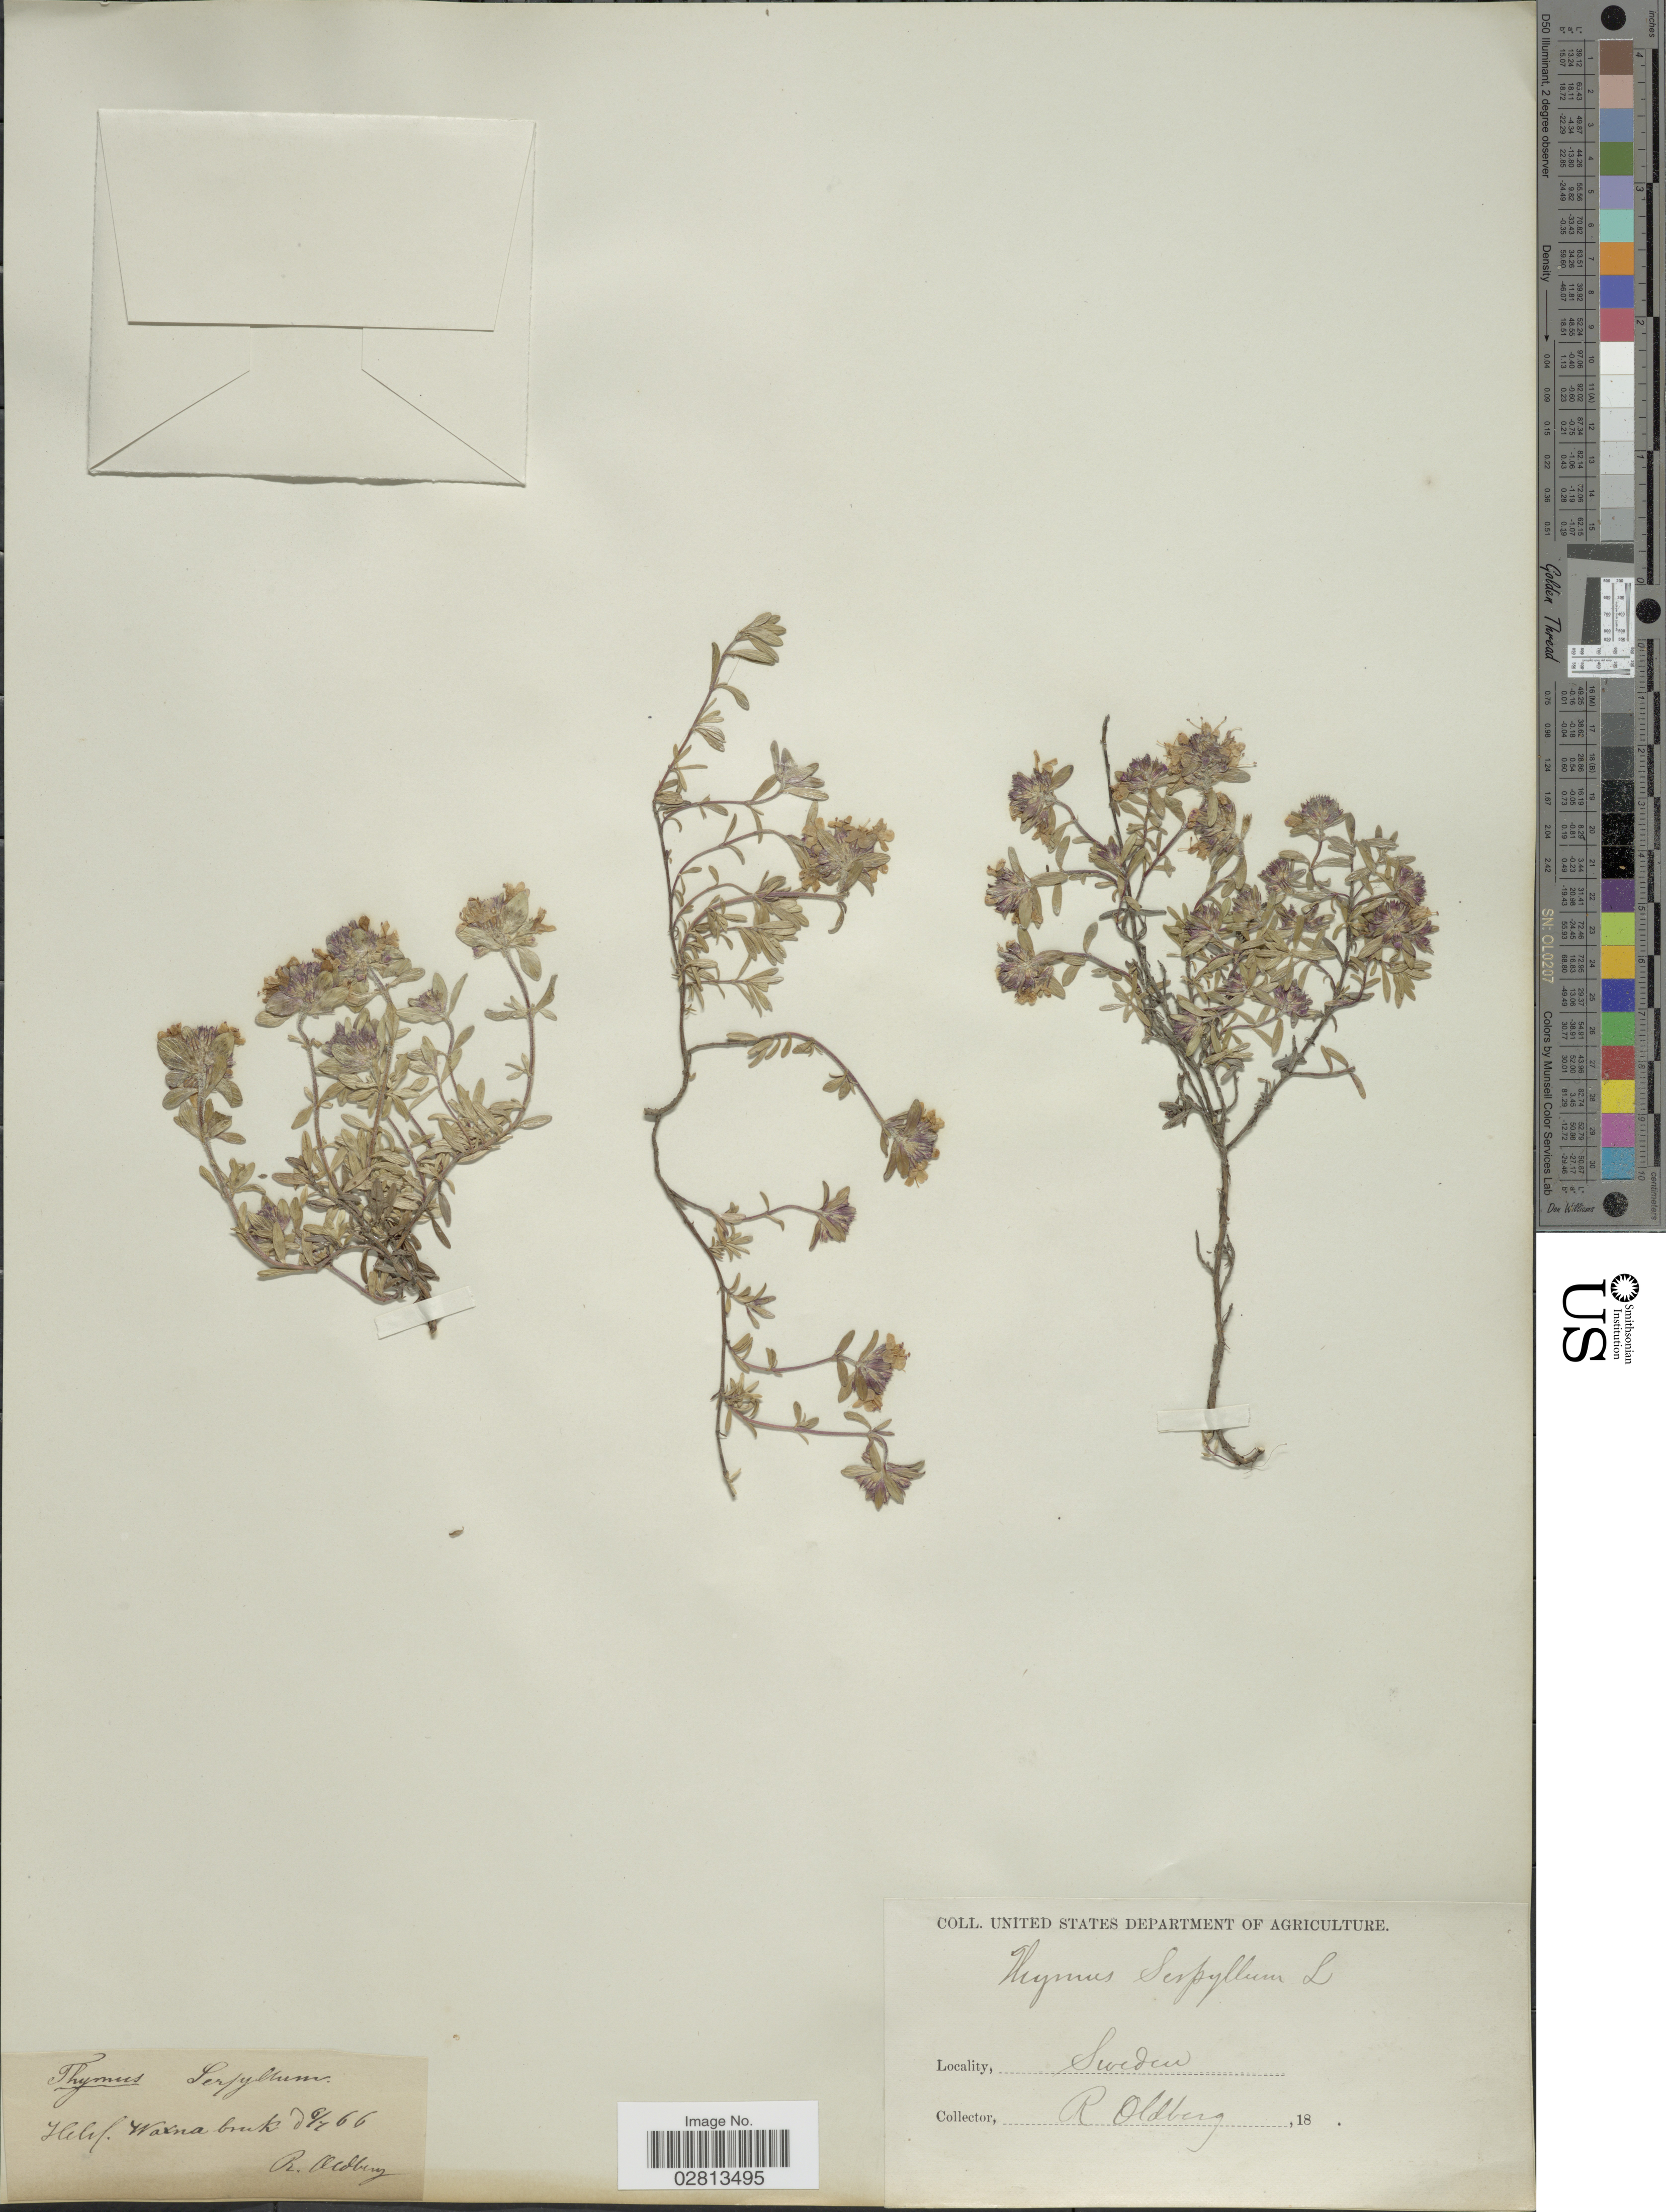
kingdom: Plantae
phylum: Tracheophyta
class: Magnoliopsida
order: Lamiales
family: Lamiaceae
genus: Thymus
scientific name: Thymus serpyllum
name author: L.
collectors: R. Oldberg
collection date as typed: Transcribed d/m/y: 6/7/66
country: Sweden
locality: Helsl. Waxna bruk[interpreted]